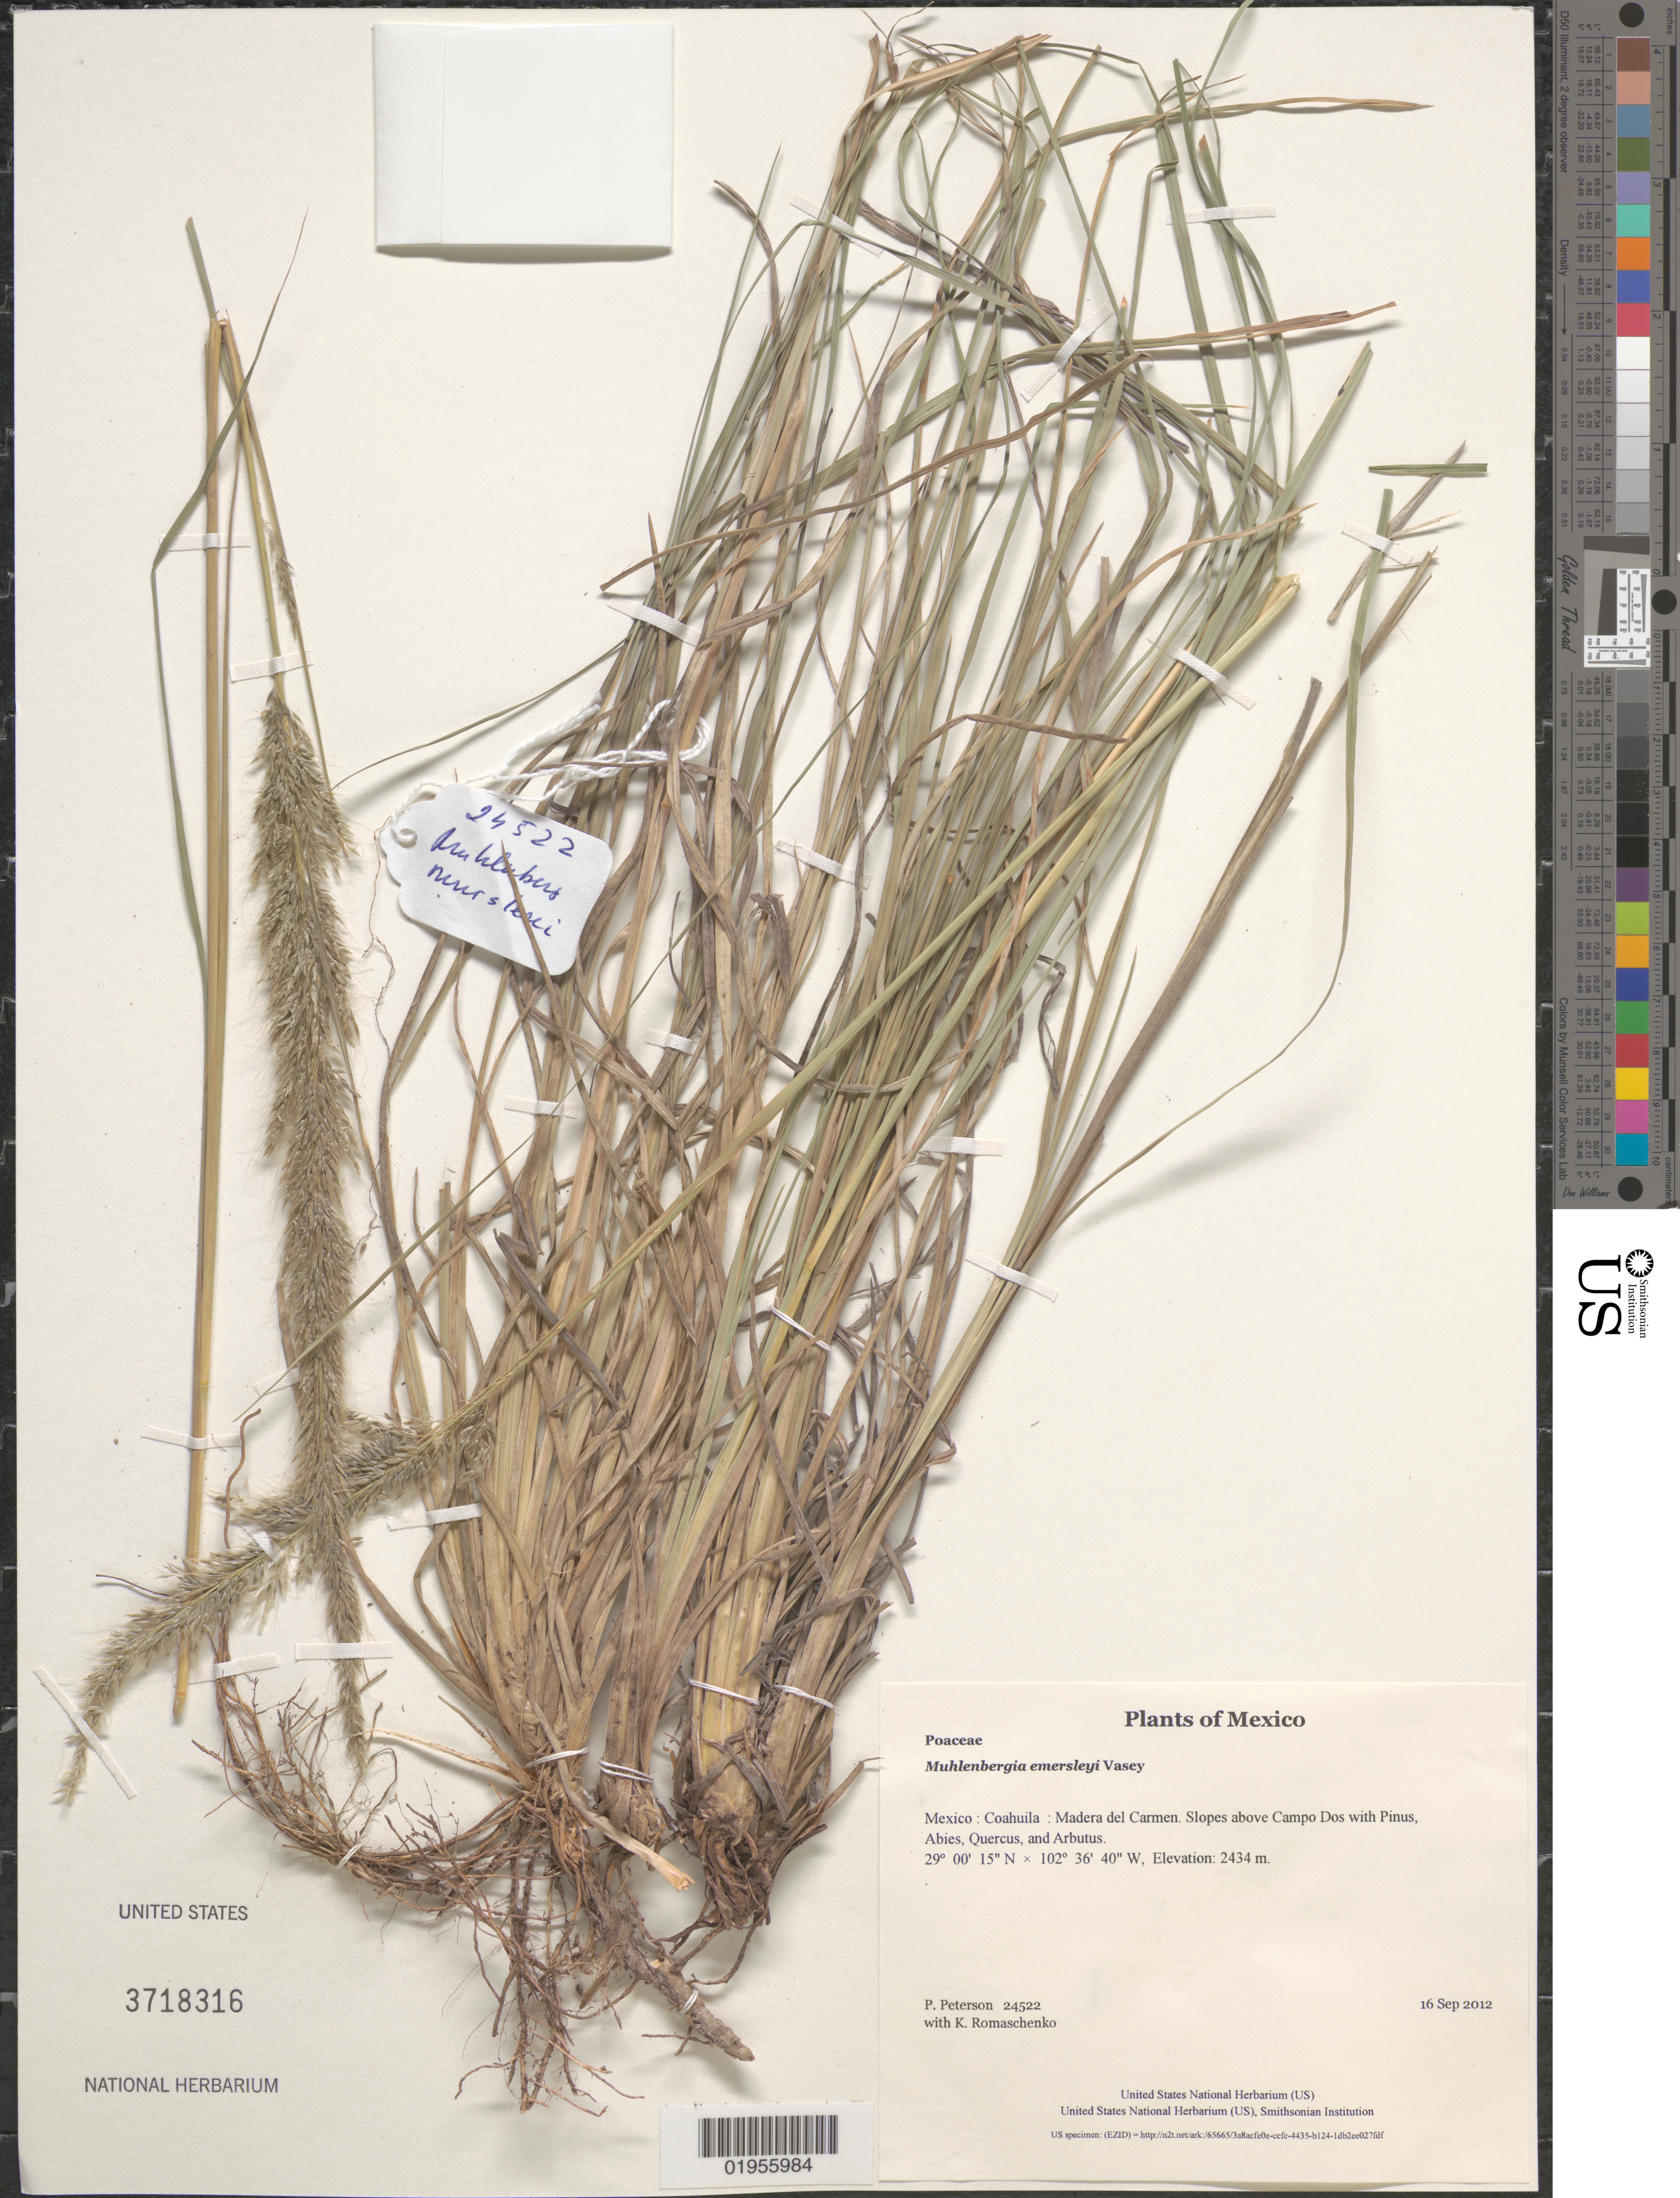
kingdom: Plantae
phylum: Tracheophyta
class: Liliopsida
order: Poales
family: Poaceae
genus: Muhlenbergia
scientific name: Muhlenbergia emersleyi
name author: Vasey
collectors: P. M. Peterson & K. Romaschenko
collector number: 24522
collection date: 2012-09-16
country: Mexico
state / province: Coahuila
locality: Madera del Carmen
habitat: Slopes above Campo Dos with Pinus, Abies, Quercus, and Arbutus.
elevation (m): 2434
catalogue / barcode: US 3718316